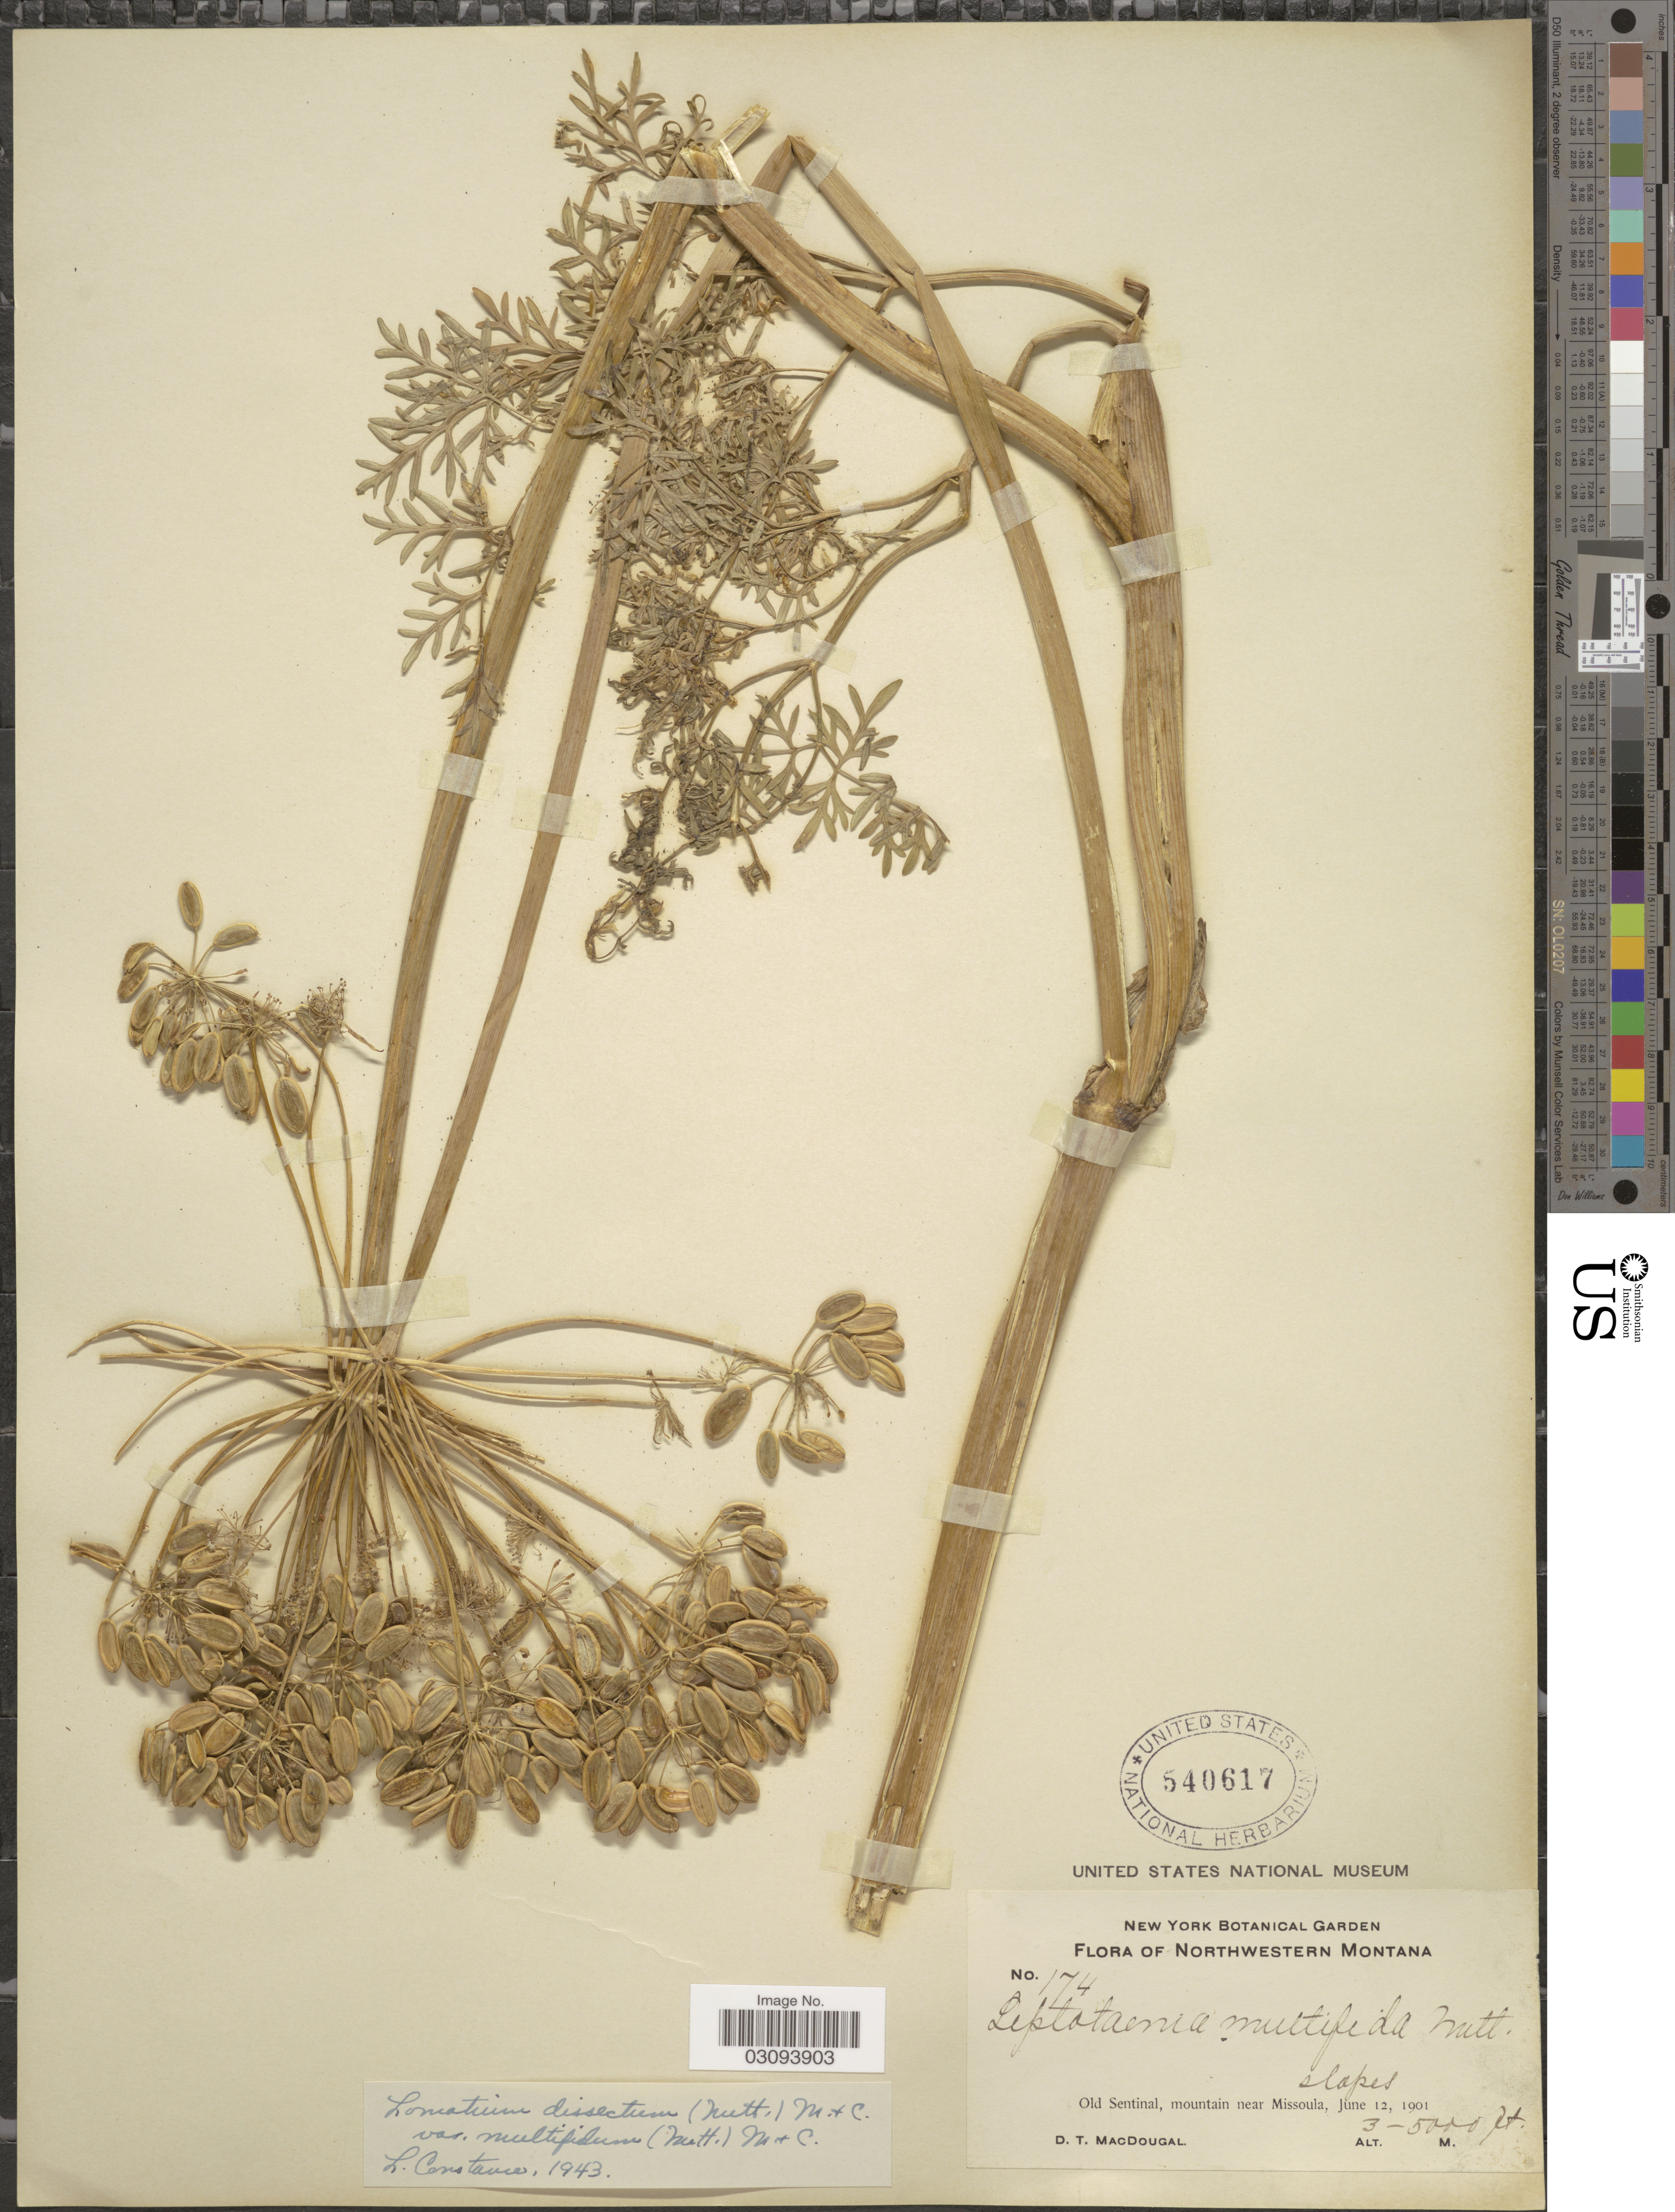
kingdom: Plantae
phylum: Tracheophyta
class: Magnoliopsida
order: Apiales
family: Apiaceae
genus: Lomatium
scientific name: Lomatium dissectum var. multifidum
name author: (Nutt.) Mathias & Constance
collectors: D. T. MacDougal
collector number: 174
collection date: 1901-06-12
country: United States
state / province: Montana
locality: Northwestern Montana. Slopes. Old Sentinal, mountain near Missoula.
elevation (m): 914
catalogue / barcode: US 540617